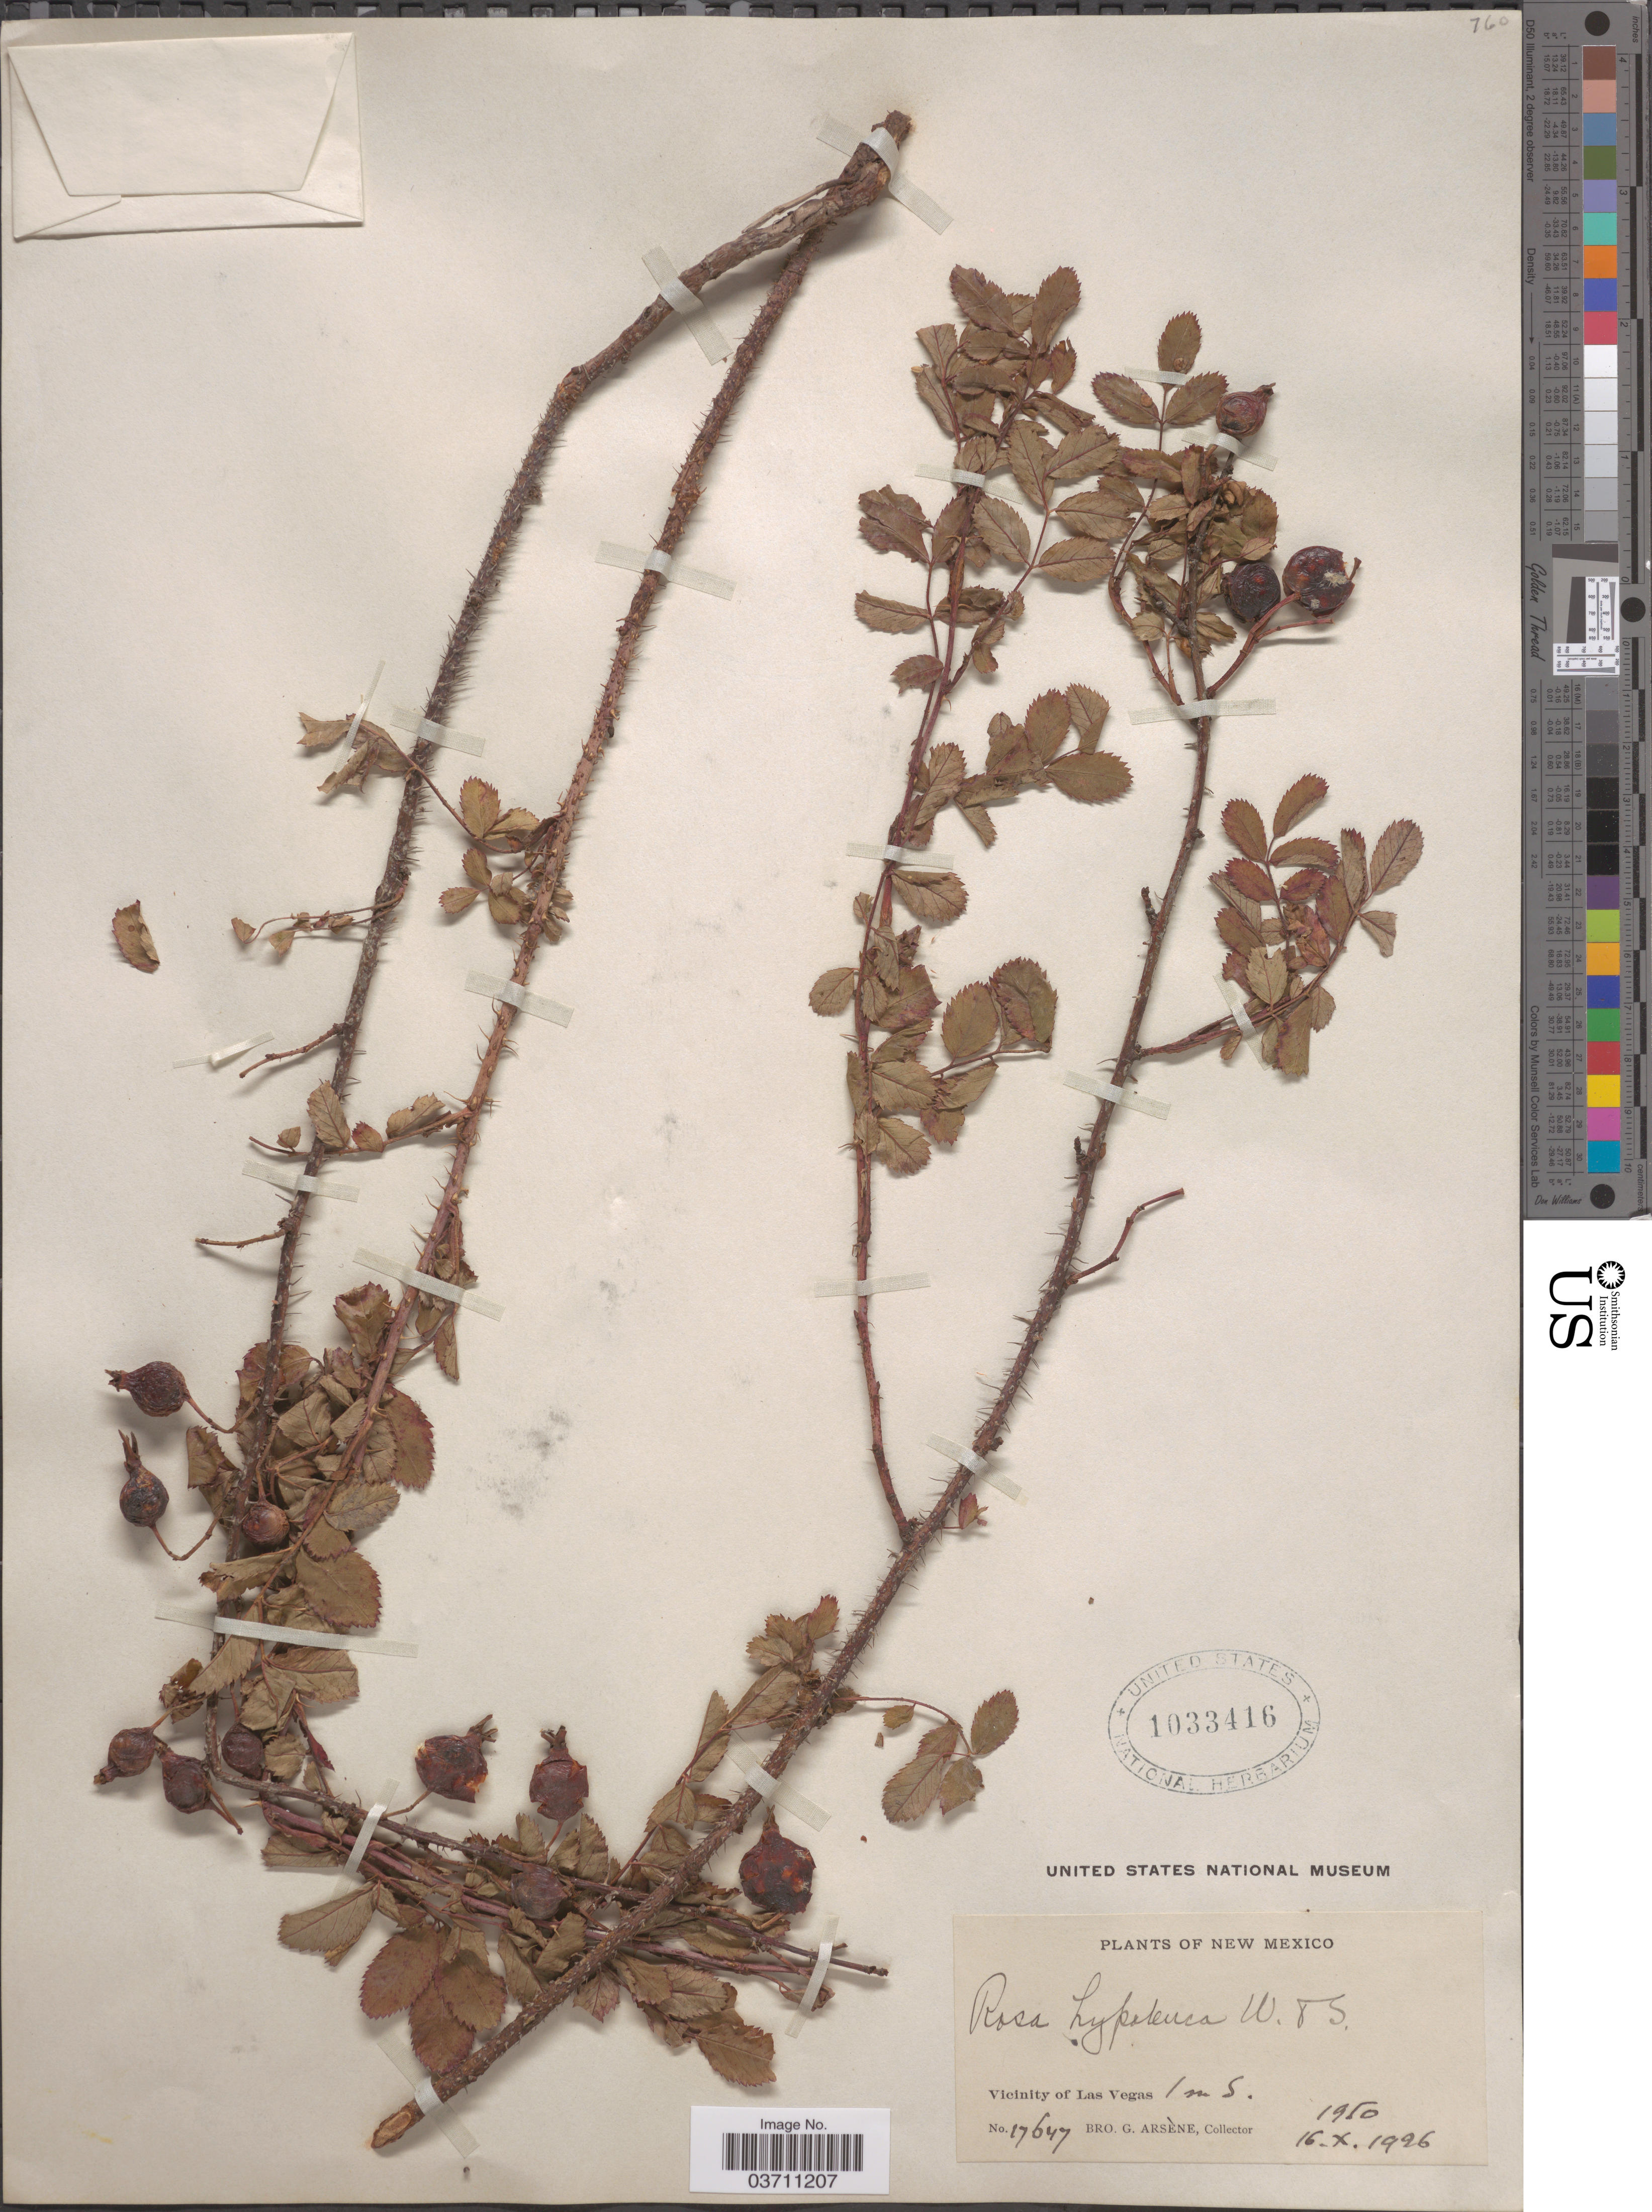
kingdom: Plantae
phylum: Tracheophyta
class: Magnoliopsida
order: Rosales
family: Rosaceae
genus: Rosa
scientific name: Rosa hypoleuca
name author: Wooton & Standl.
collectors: Bro. G. Arsène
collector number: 17647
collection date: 1926-10-16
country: United States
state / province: New Mexico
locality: Vicinity of Las Vegas 1 m S.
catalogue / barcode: US 1033416